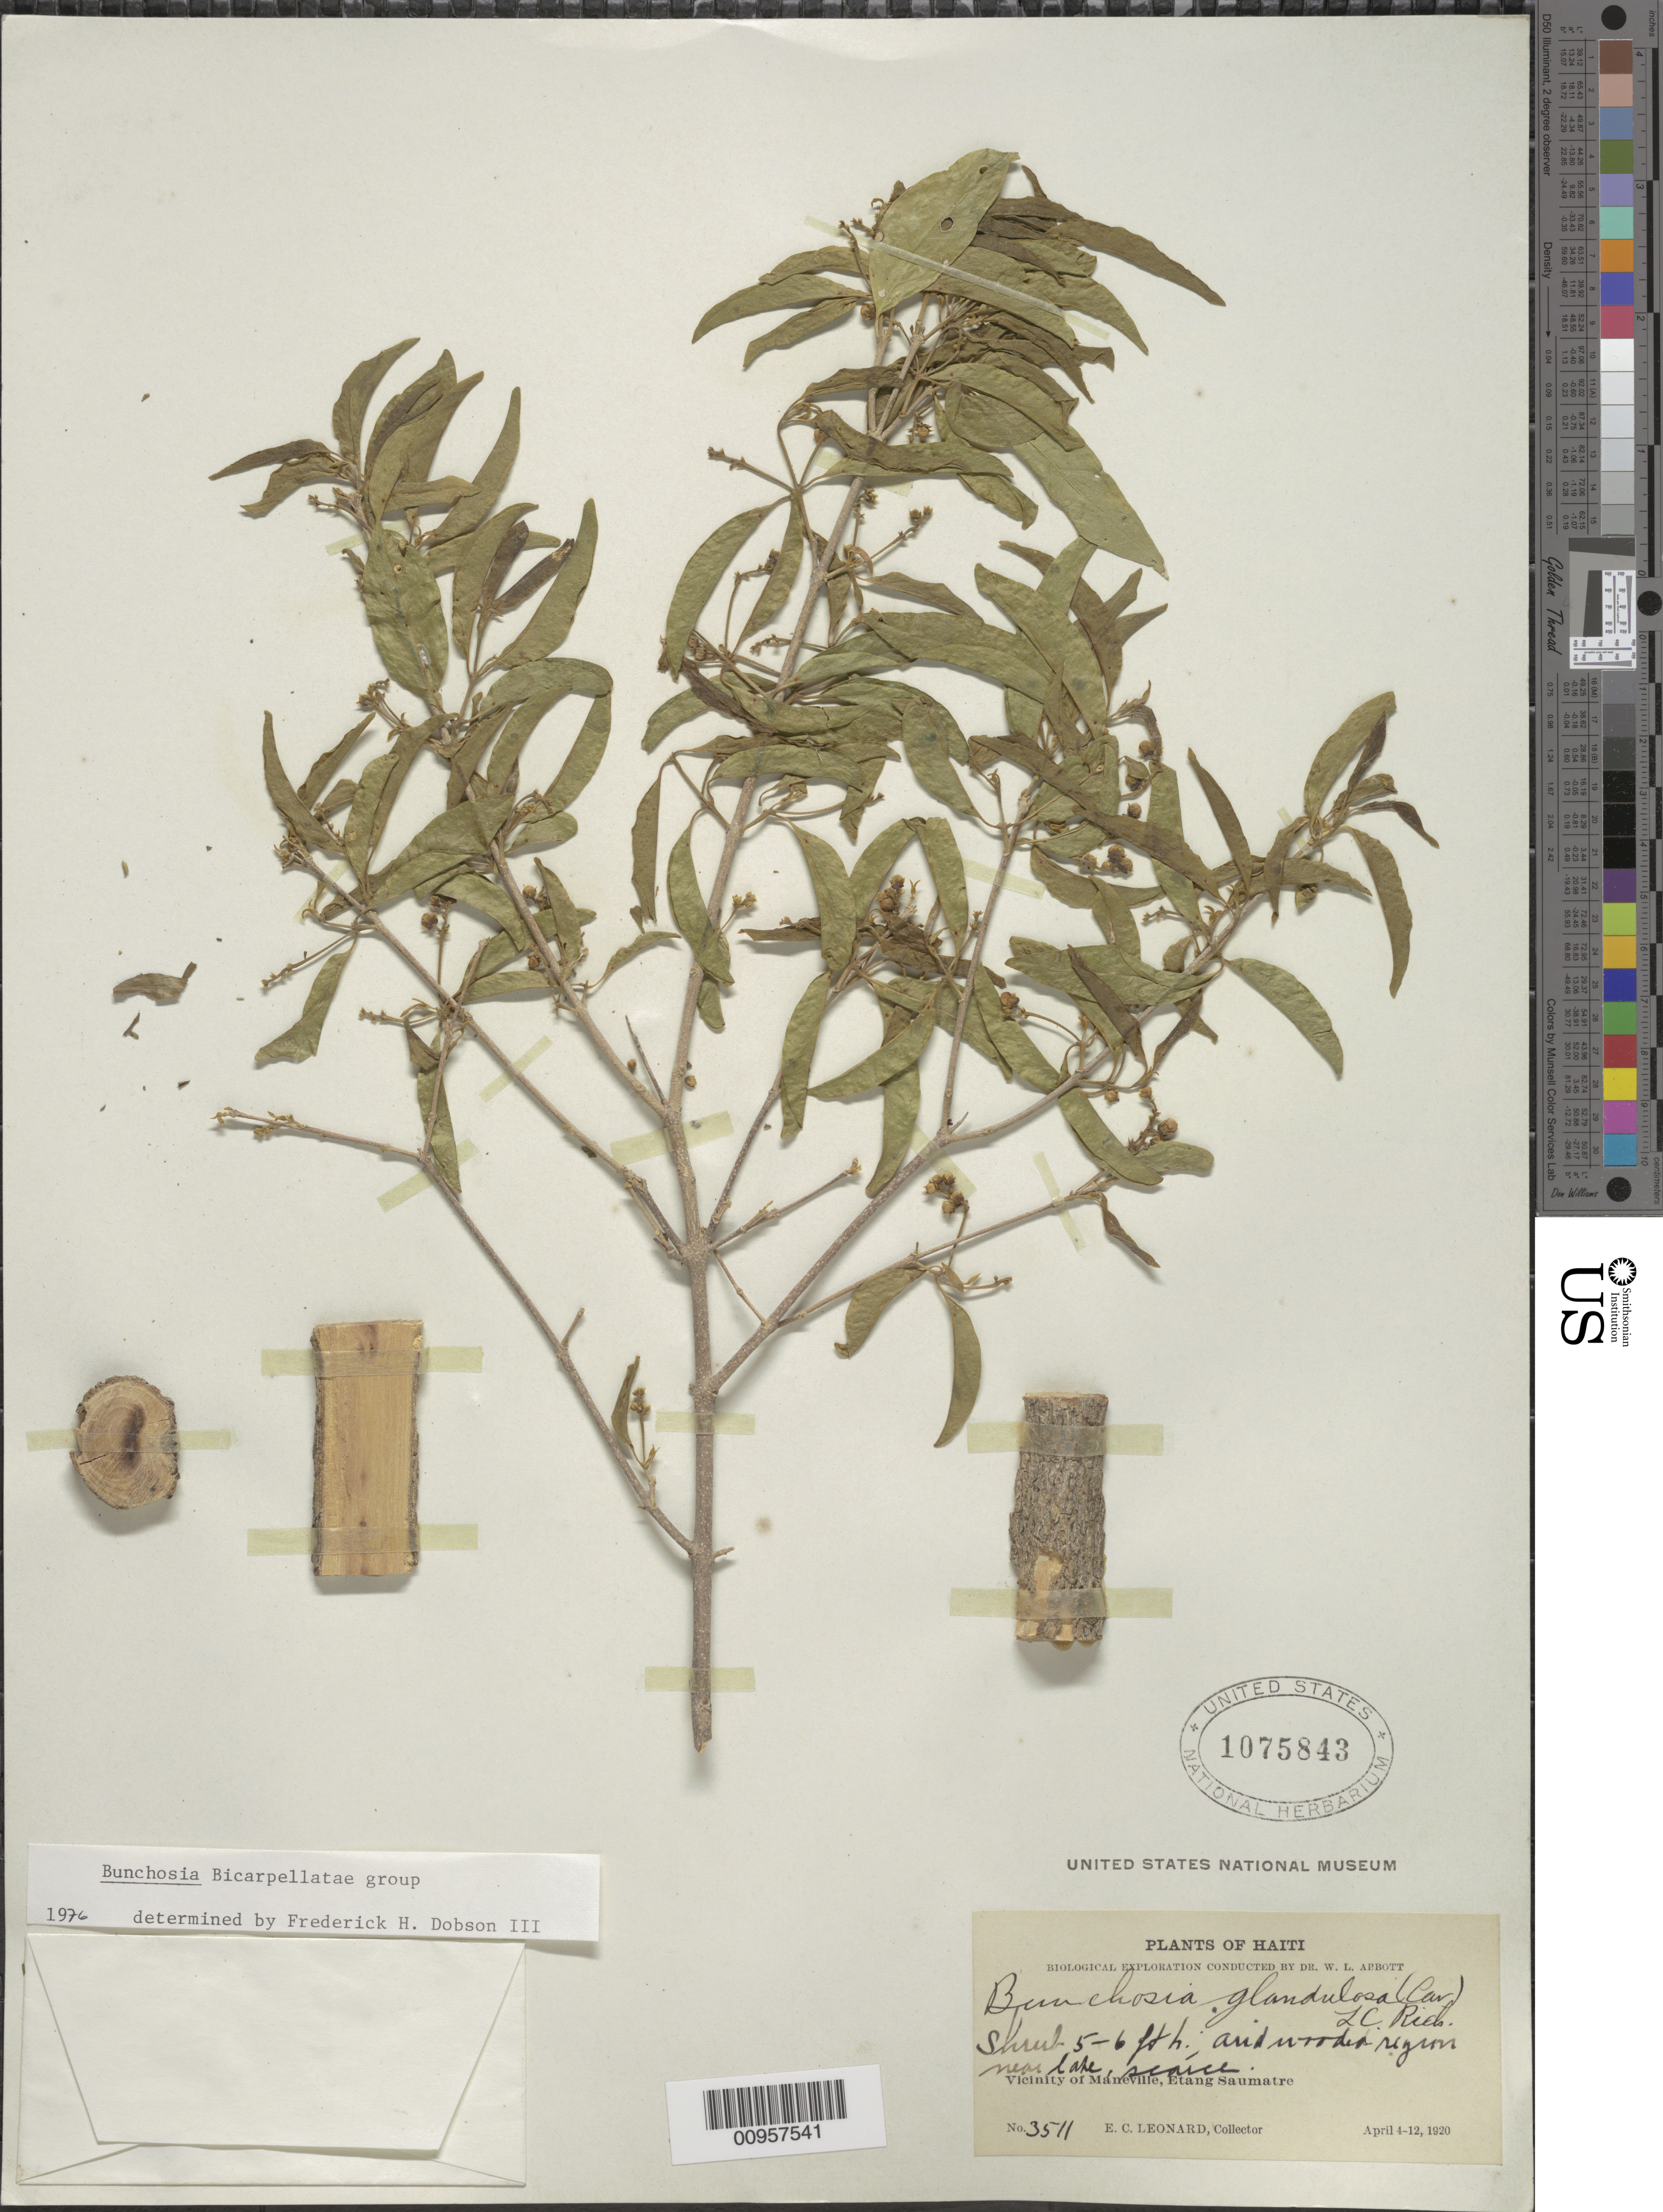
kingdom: Plantae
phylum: Tracheophyta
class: Magnoliopsida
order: Malpighiales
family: Malpighiaceae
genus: Bunchosia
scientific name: Bunchosia glandulosa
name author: (Cav.) DC.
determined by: Dobson, Frederick H.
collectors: E. C. Leonard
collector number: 3511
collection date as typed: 04 Apr 1920 to 12 Apr 1920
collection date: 1920-04-04/1920-04-12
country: Haiti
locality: Vicinity of Maneville, Etang Saumatre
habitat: Arid wooded region near lake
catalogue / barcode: US 1075843